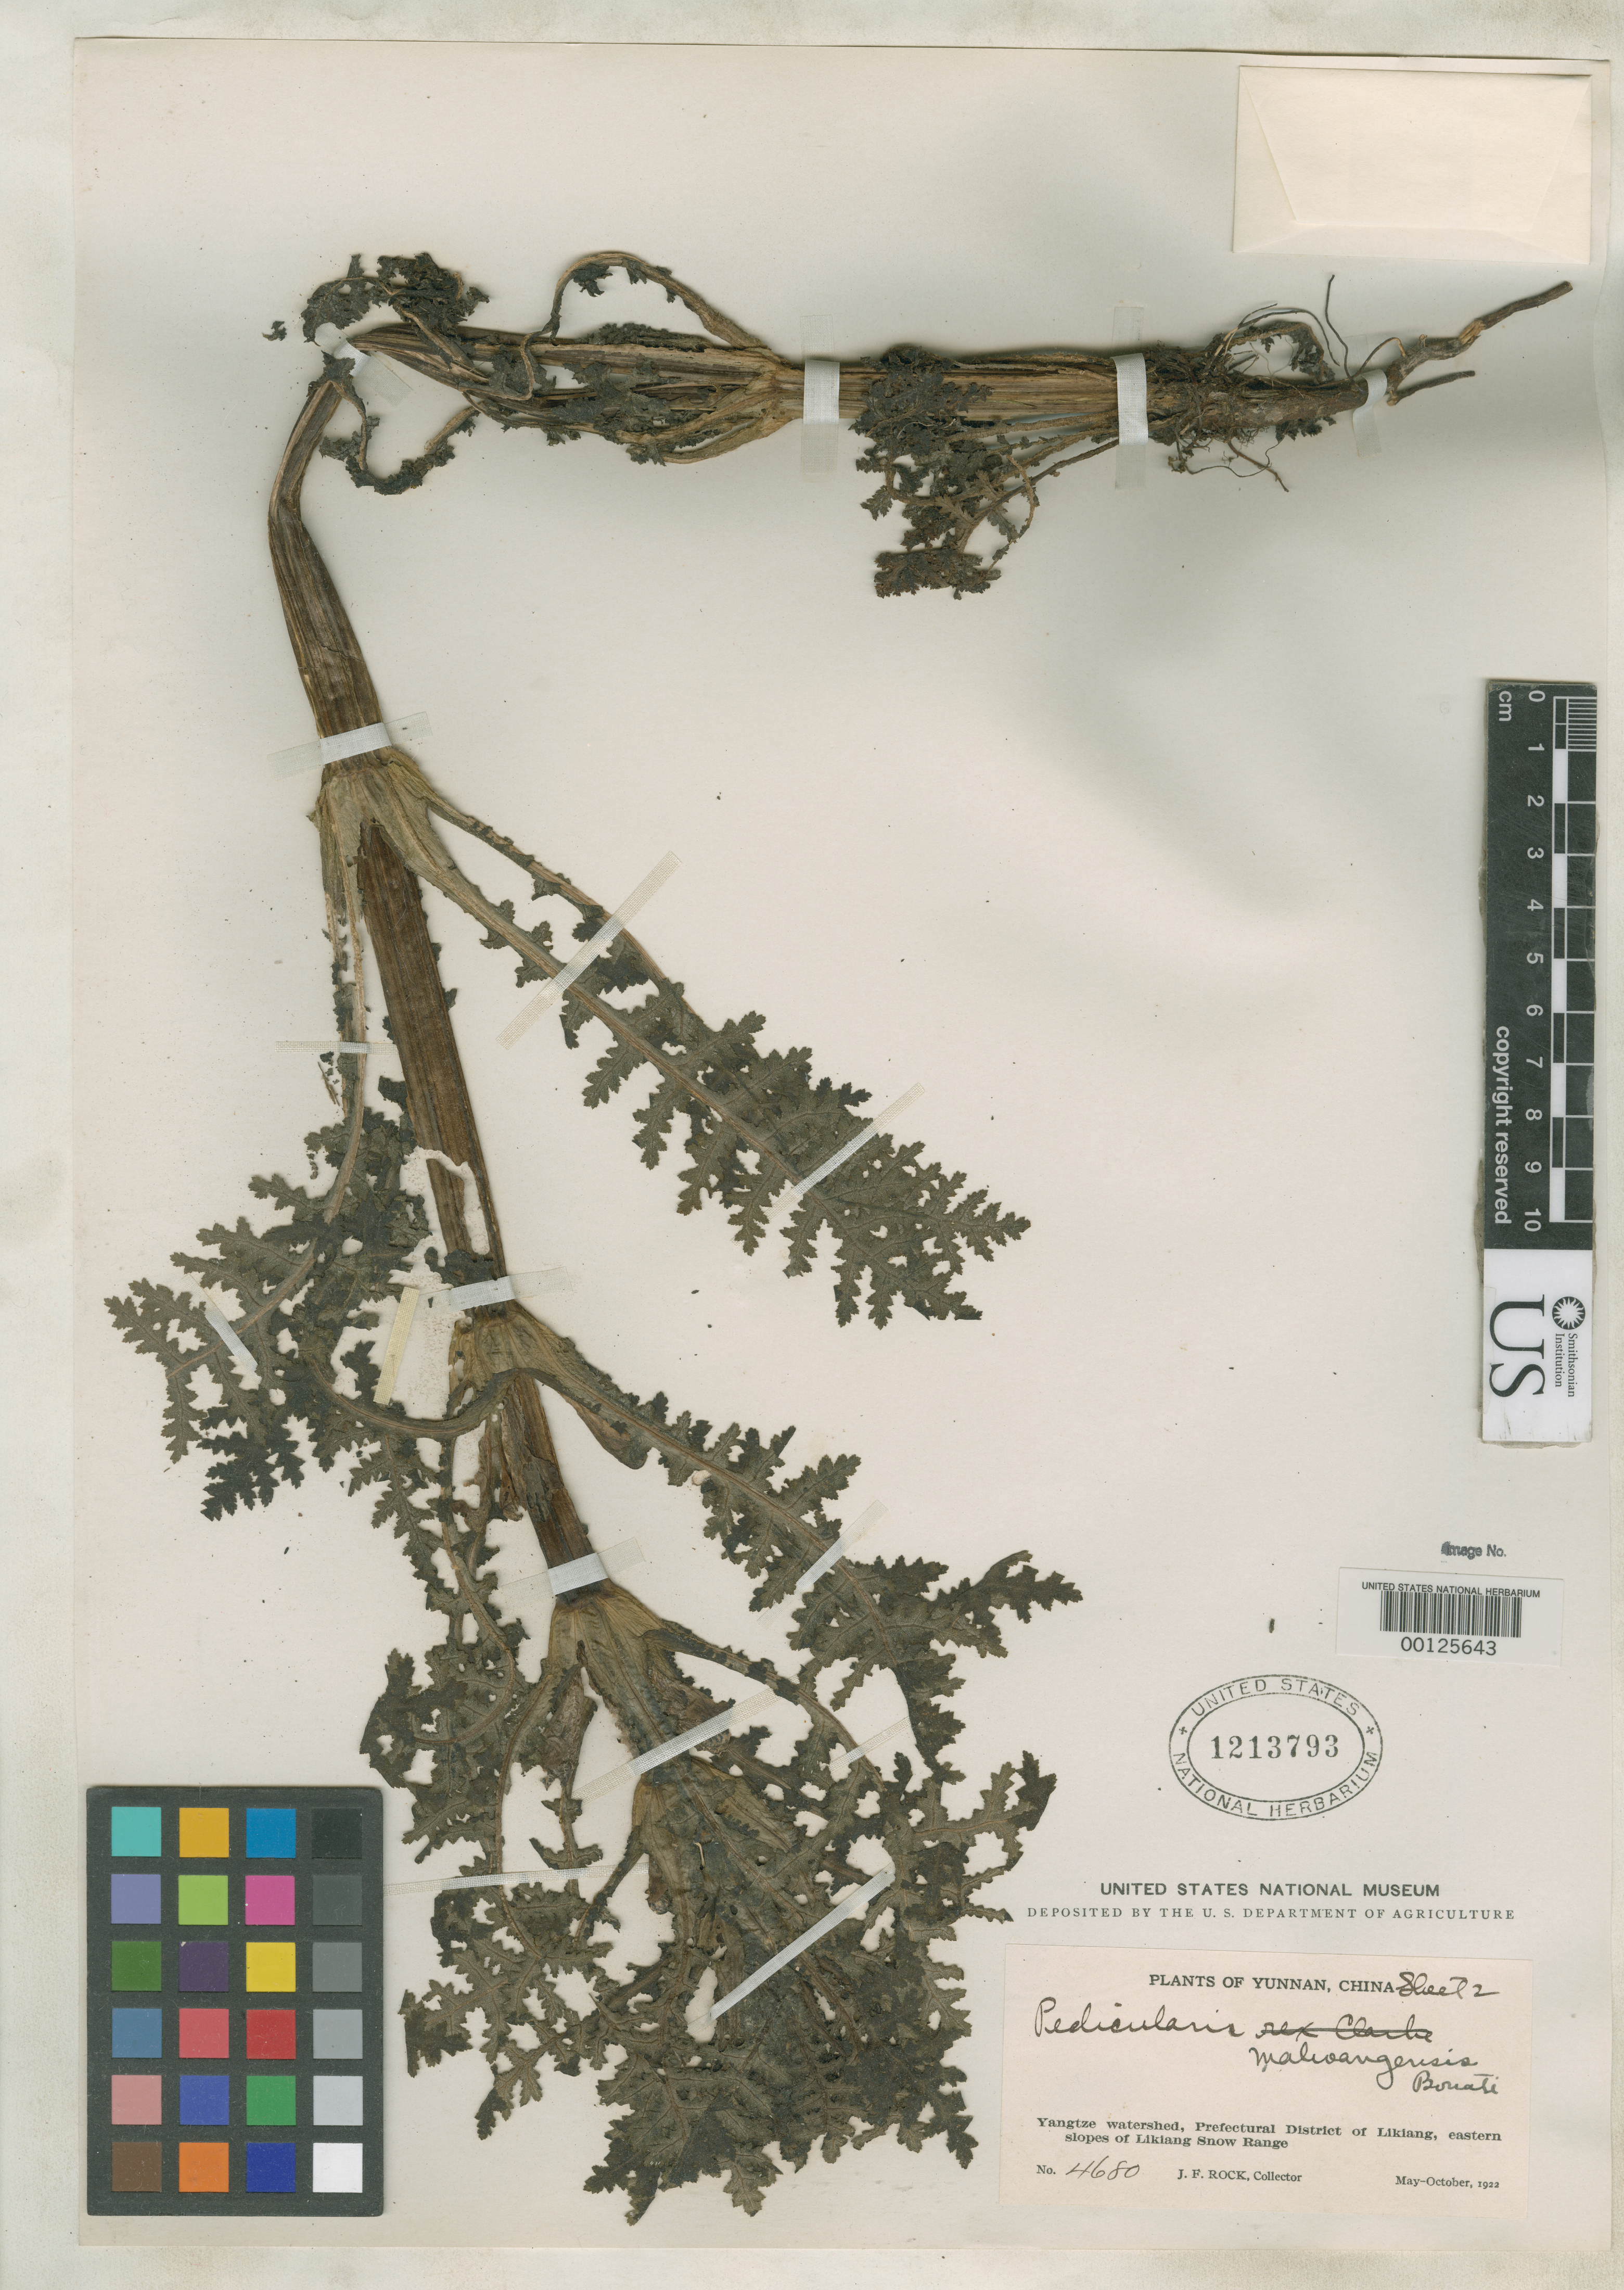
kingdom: Plantae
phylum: Tracheophyta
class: Magnoliopsida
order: Lamiales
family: Orobanchaceae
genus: Pedicularis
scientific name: Pedicularis mahoangensis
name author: Bonati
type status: Isotype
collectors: J. F. Rock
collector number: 4680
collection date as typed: May 1922 to -- Oct 1922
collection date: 1922-05/1922-10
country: China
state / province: Yunnan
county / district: Likiang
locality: Yangtze watershed.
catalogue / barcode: US 1213793